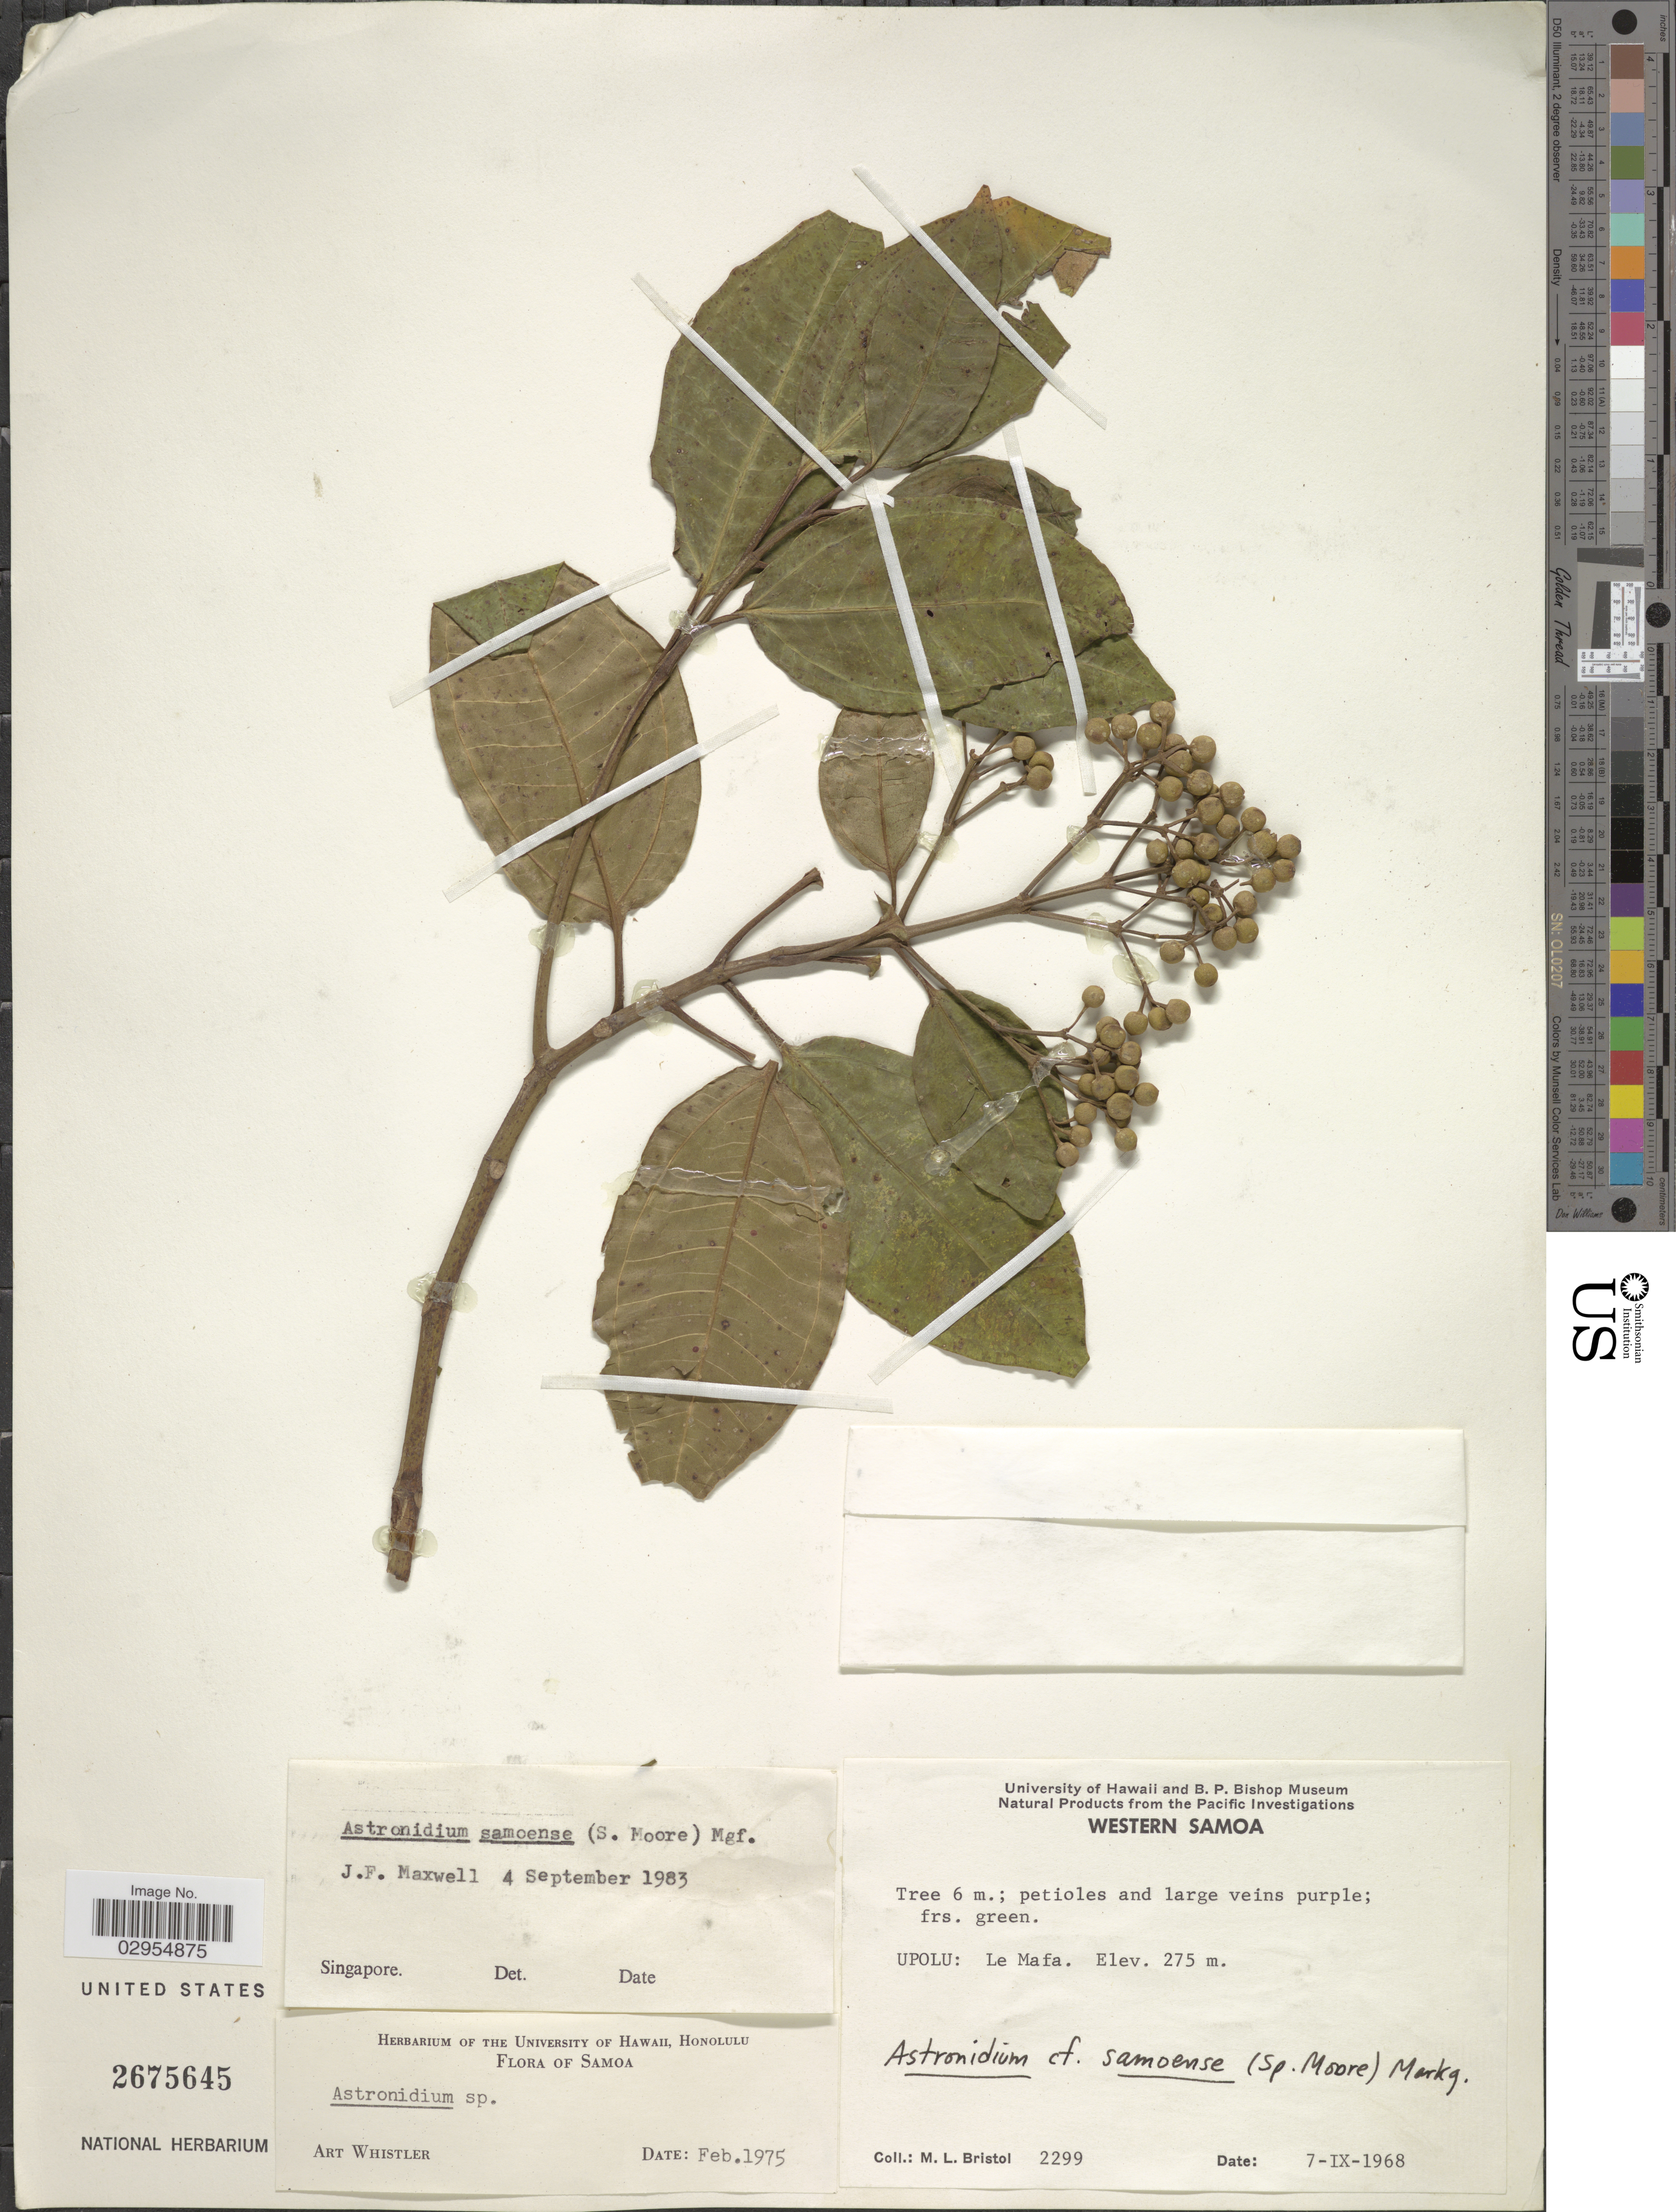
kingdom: Plantae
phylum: Tracheophyta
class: Magnoliopsida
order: Myrtales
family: Melastomataceae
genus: Astronidium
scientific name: Astronidium samoense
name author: (S. Moore) Markgr.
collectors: M. L. Bristol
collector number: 2299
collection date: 1968-09-07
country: Samoa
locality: Upolu: Le Mafa.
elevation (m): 275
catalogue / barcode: US 2675645